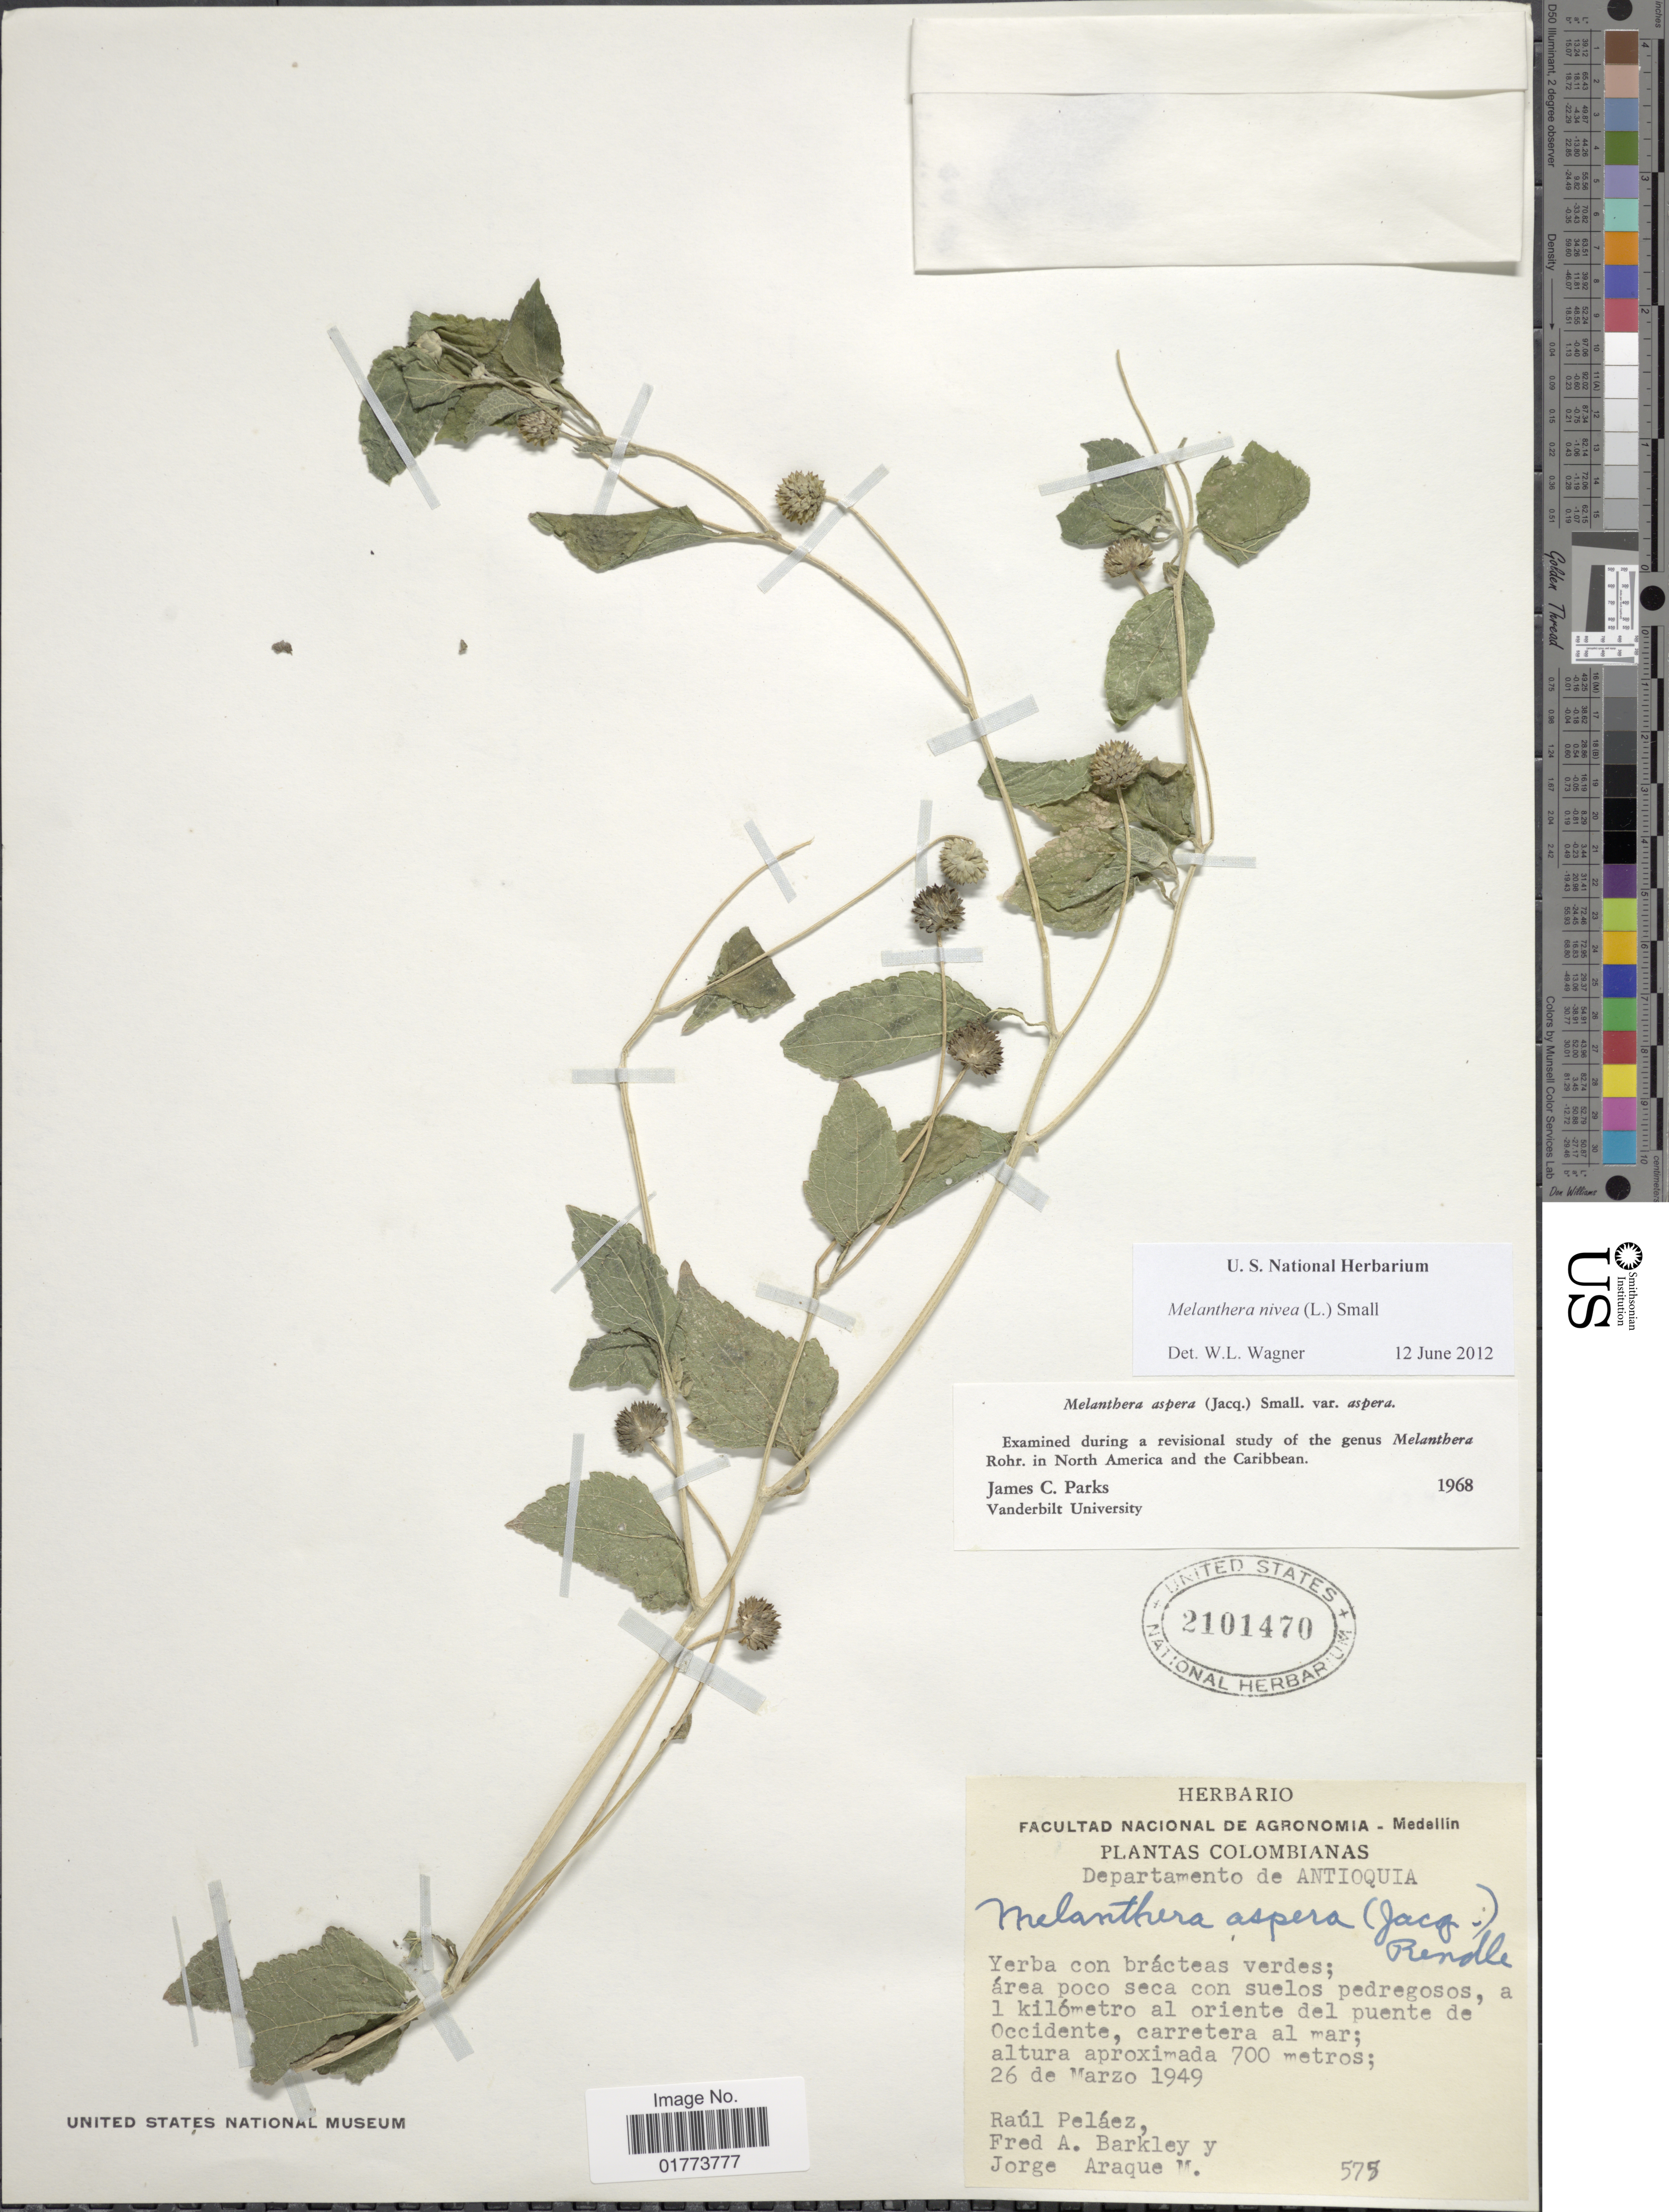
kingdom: Plantae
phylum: Tracheophyta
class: Magnoliopsida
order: Asterales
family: Asteraceae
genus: Melanthera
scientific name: Melanthera nivea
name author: (L.) Small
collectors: R. Pelaez, F. A. Barkley & J. Araque Molina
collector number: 575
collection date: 1949-03-26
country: Colombia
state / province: Antioquia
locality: Departamento de Antioquia. a 1 kilometro al oroiente del puente de Occidente, carretera al mar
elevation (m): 700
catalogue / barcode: US 2101470